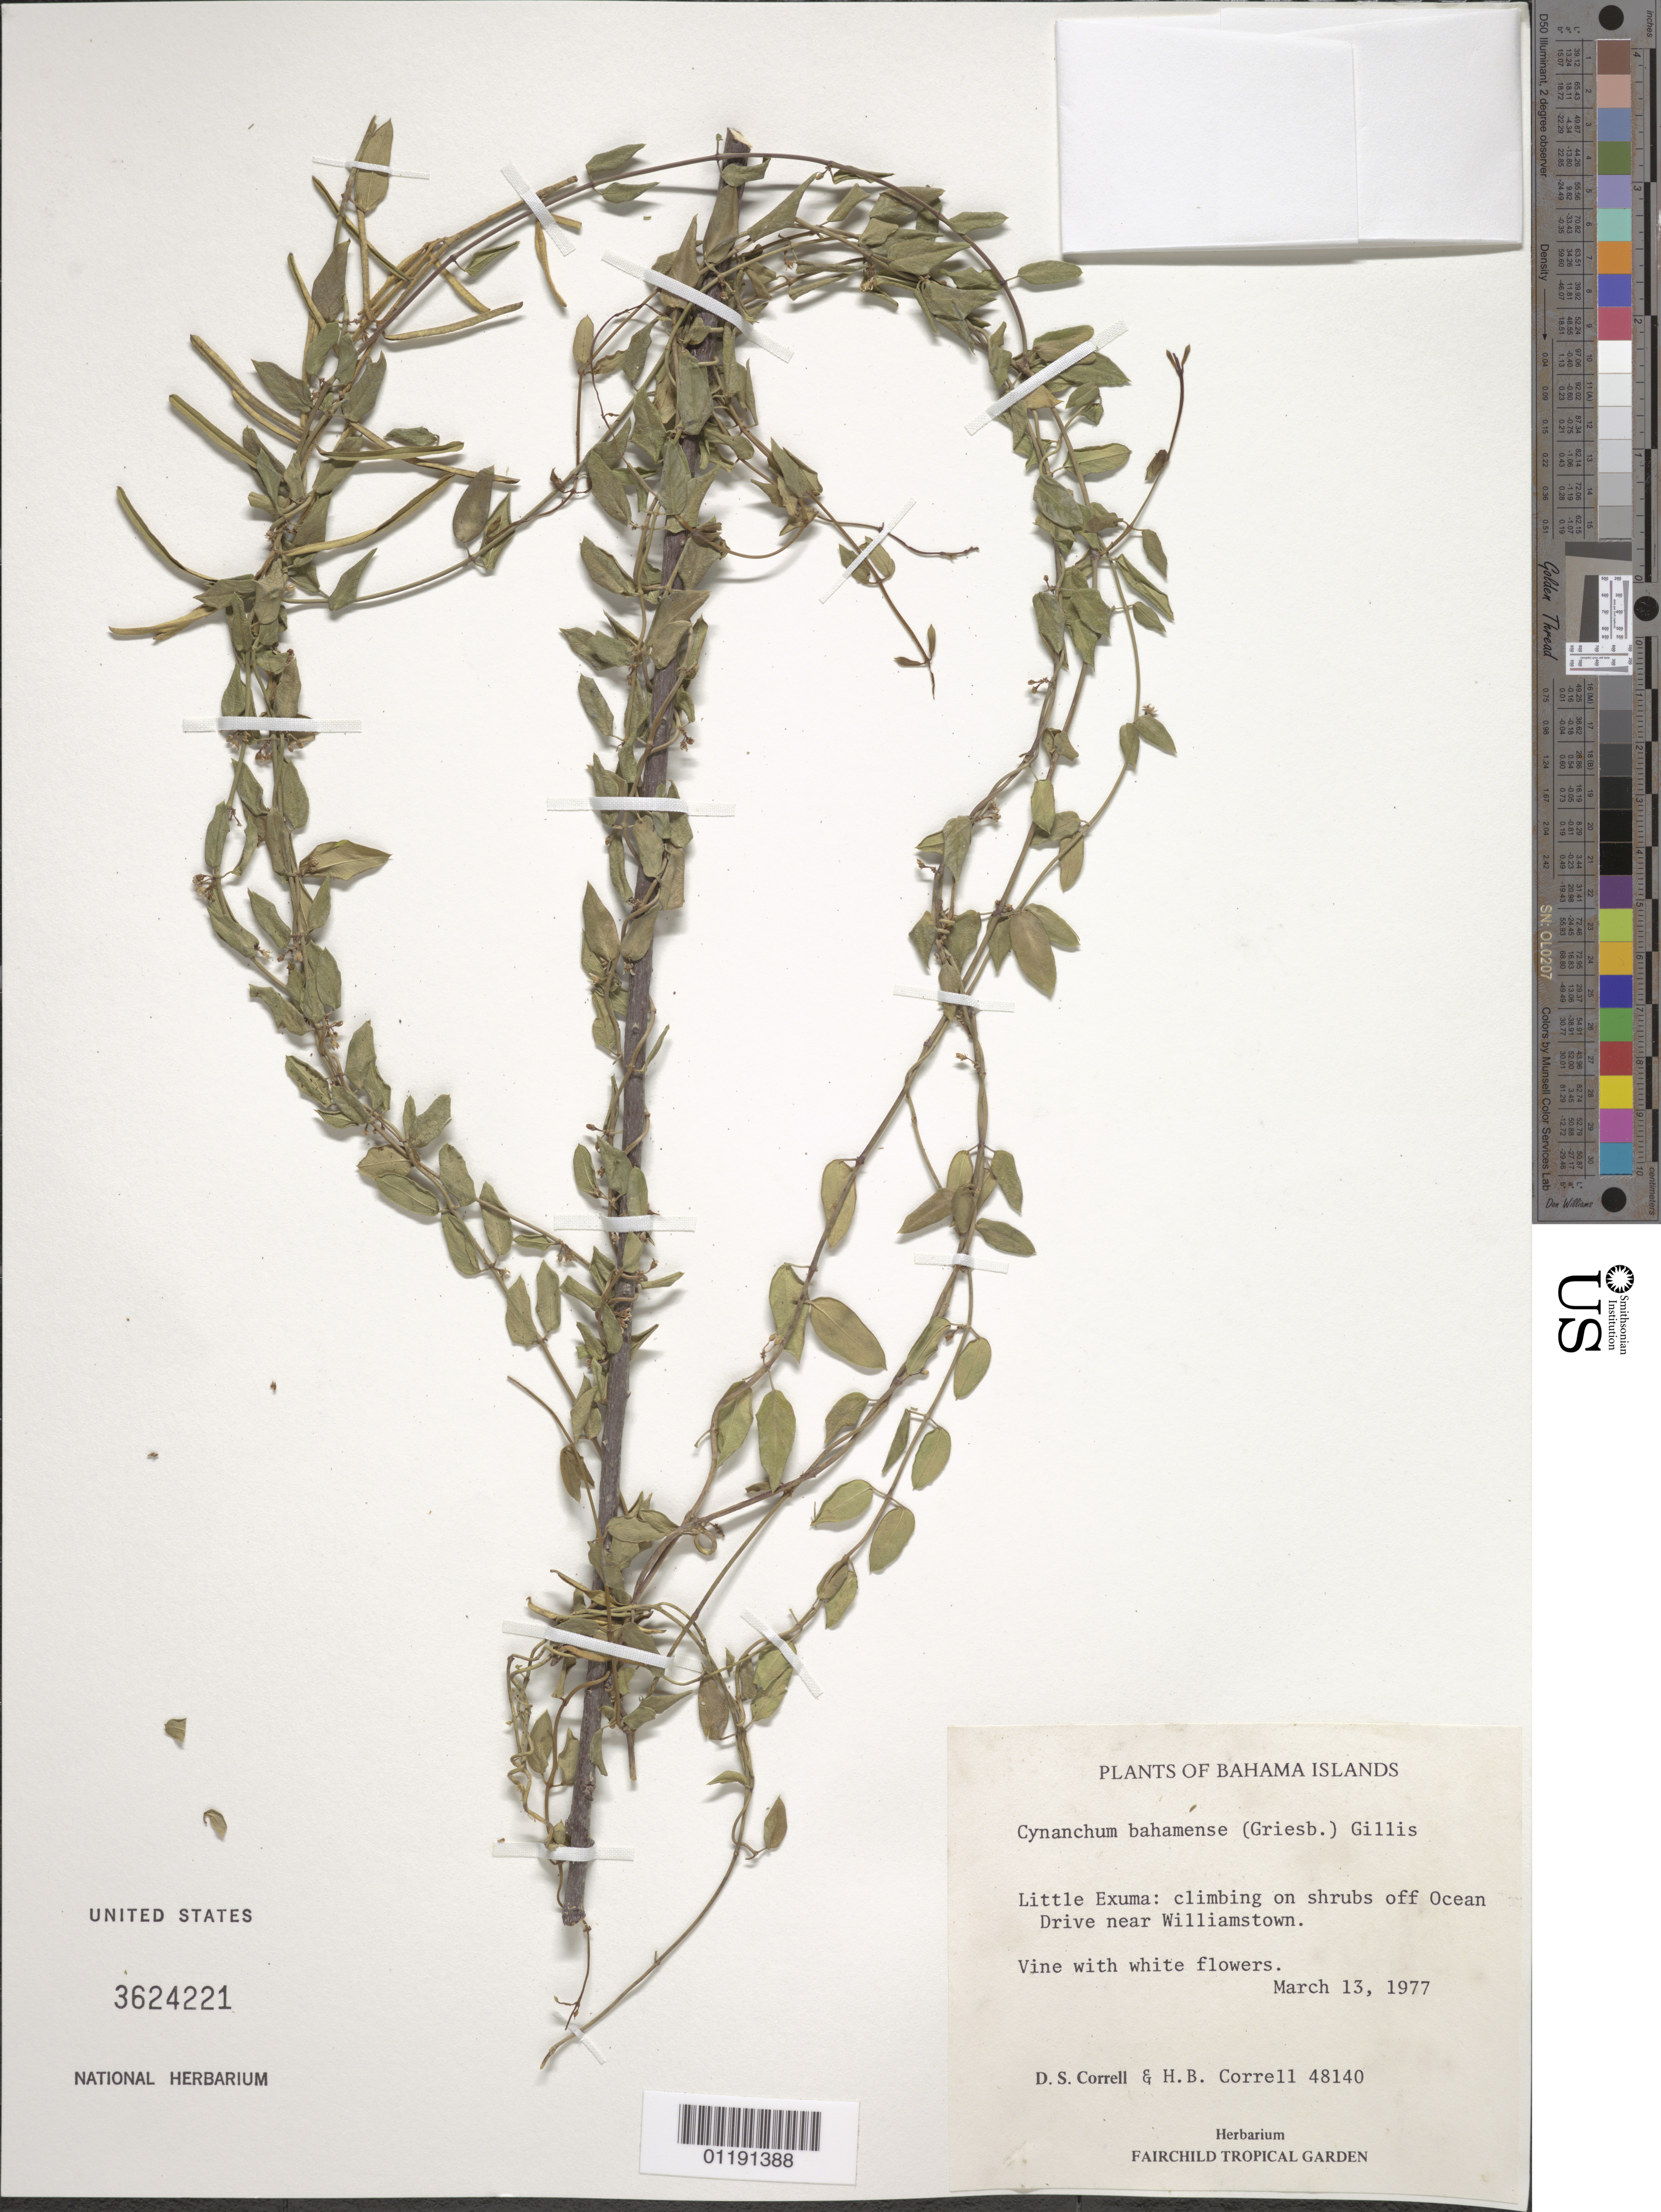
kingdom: Plantae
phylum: Tracheophyta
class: Magnoliopsida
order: Gentianales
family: Apocynaceae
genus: Cynanchum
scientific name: Cynanchum bahamense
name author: (Griseb.) Gillis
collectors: D. S. Correll & H. Correll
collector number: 48140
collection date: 1977-03-13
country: Bahamas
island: Little Exuma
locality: Climbing on shrubs off Ocean Drive near Williamstown.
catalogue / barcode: US 3624221